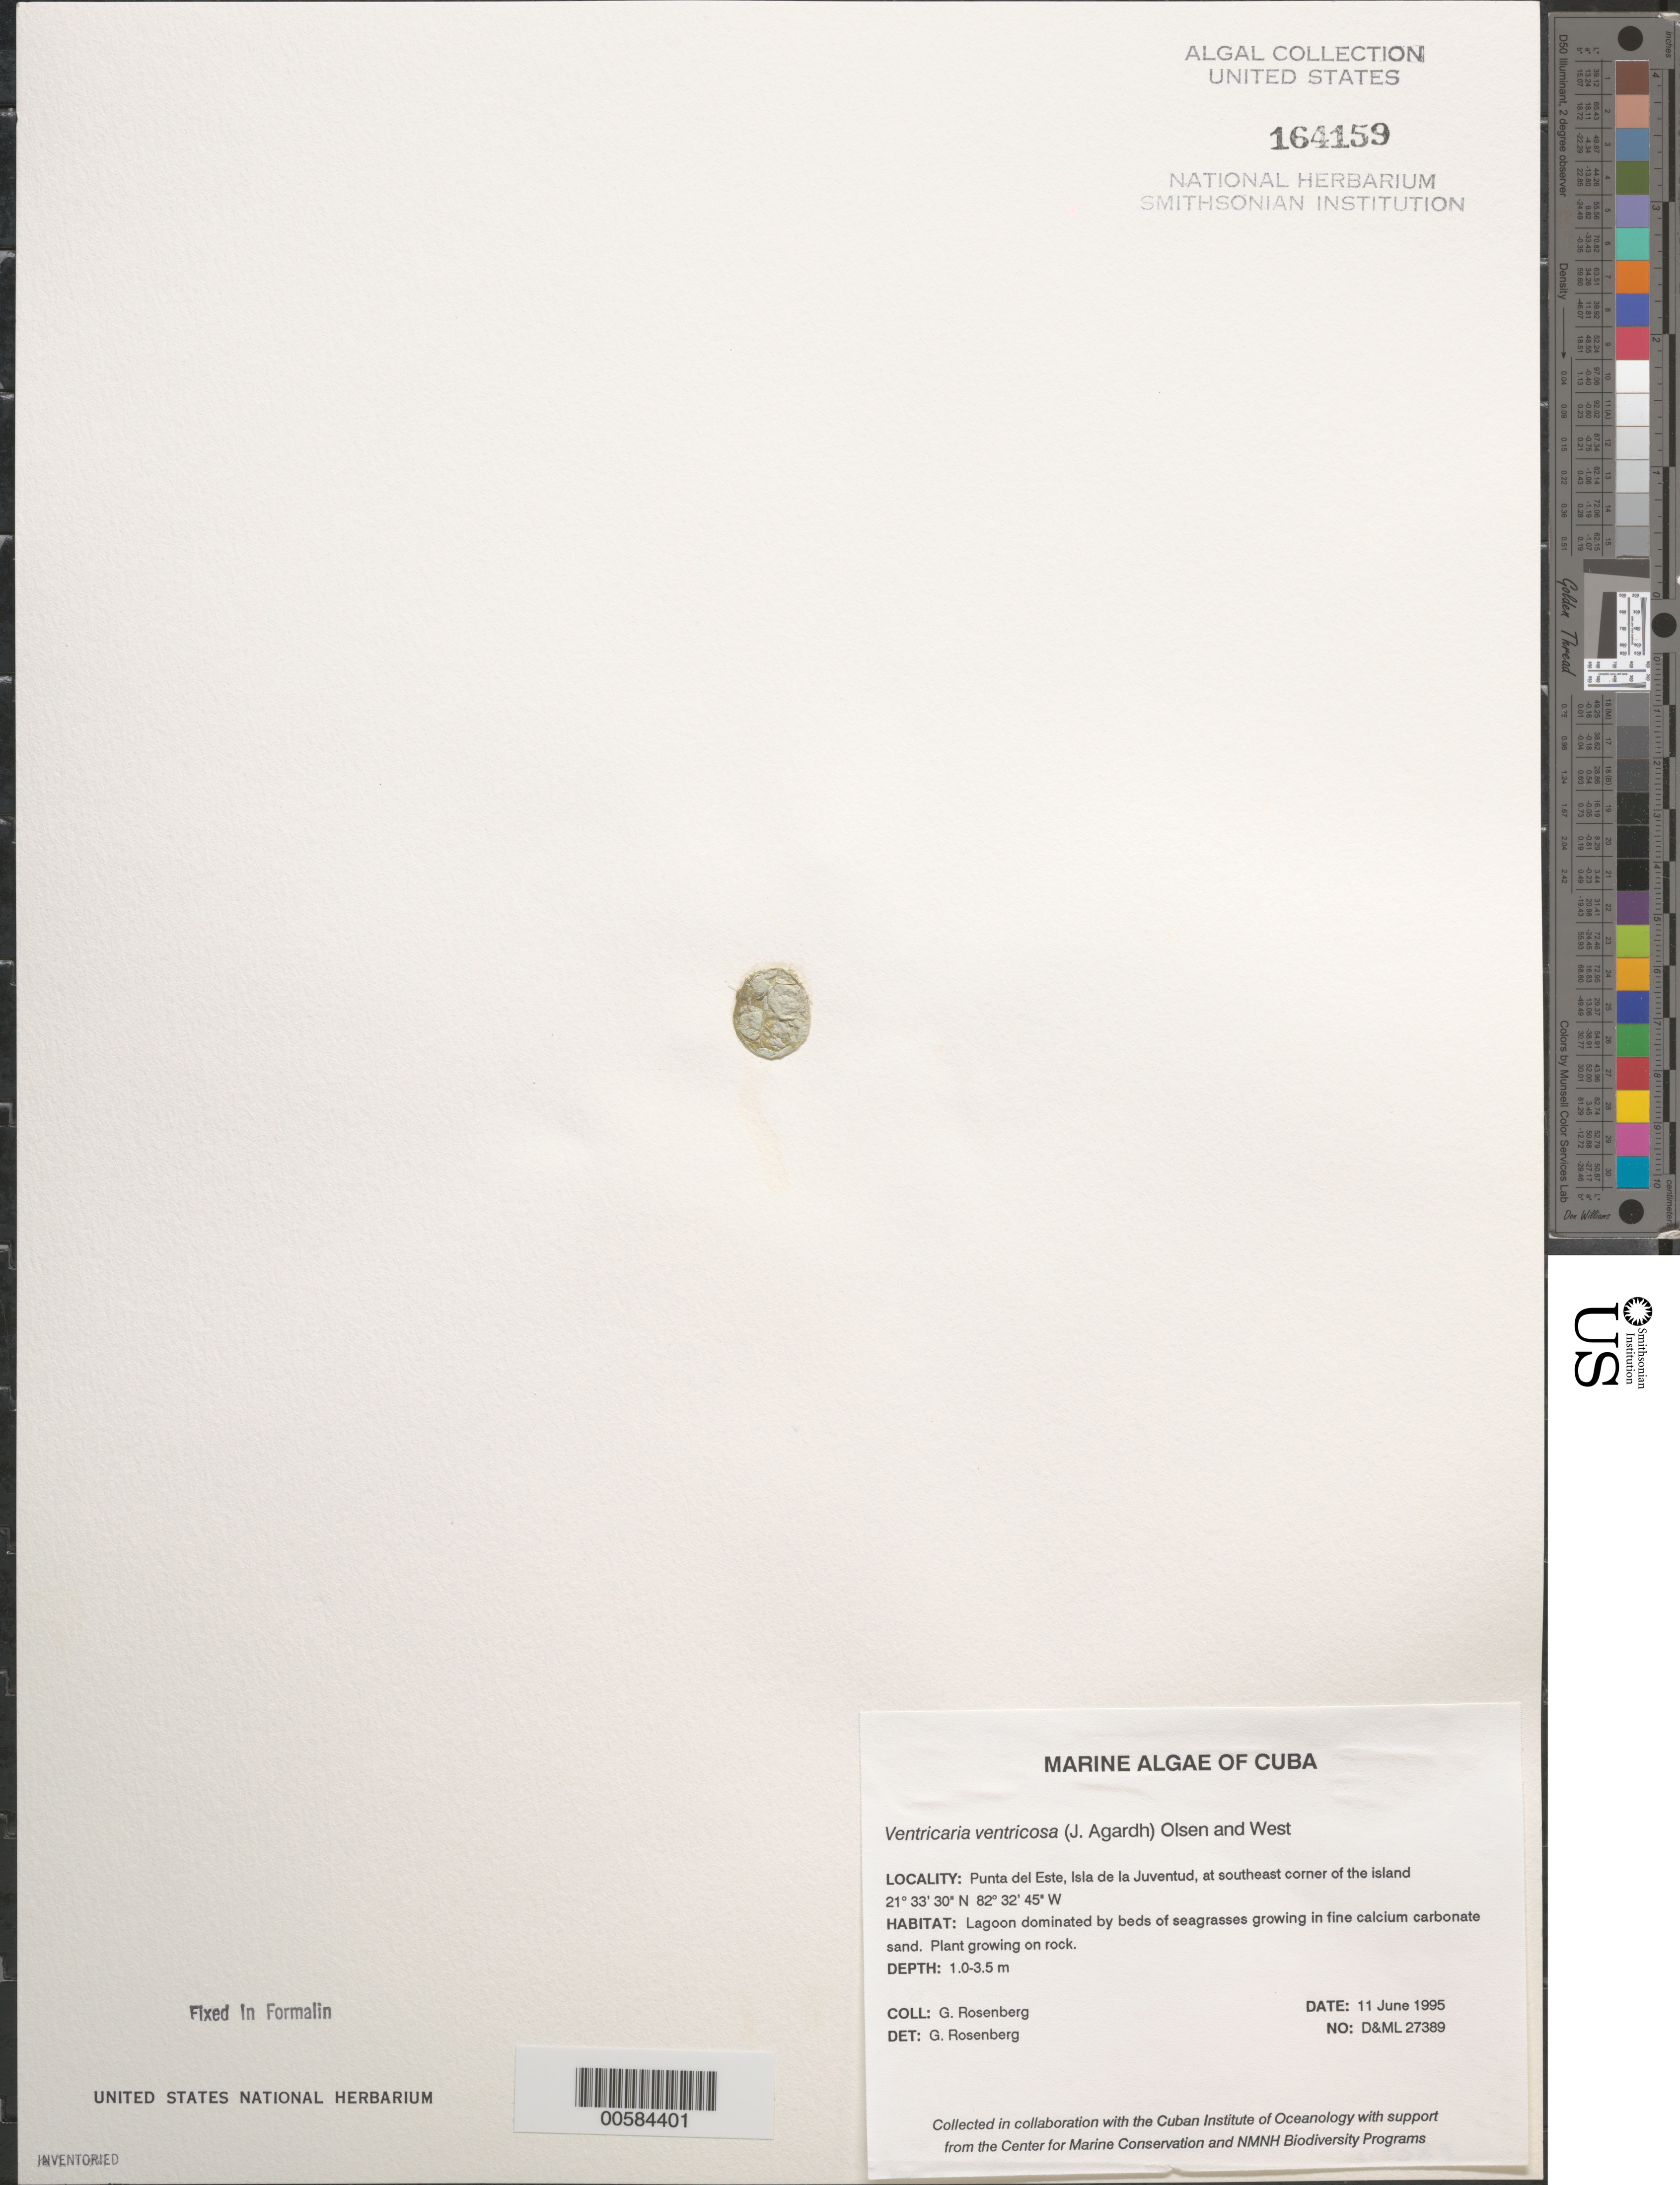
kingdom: Plantae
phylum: Chlorophyta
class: Ulvophyceae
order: Siphonocladales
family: Valoniaceae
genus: Valonia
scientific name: Valonia ventricosa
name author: J. Agardh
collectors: G. Rosenberg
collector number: D&ML 27389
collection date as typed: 11 Jun 1995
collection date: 1995-06-11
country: Cuba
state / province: Isla de La Juventud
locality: Punta del este, isla de la juventud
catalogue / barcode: US 164159